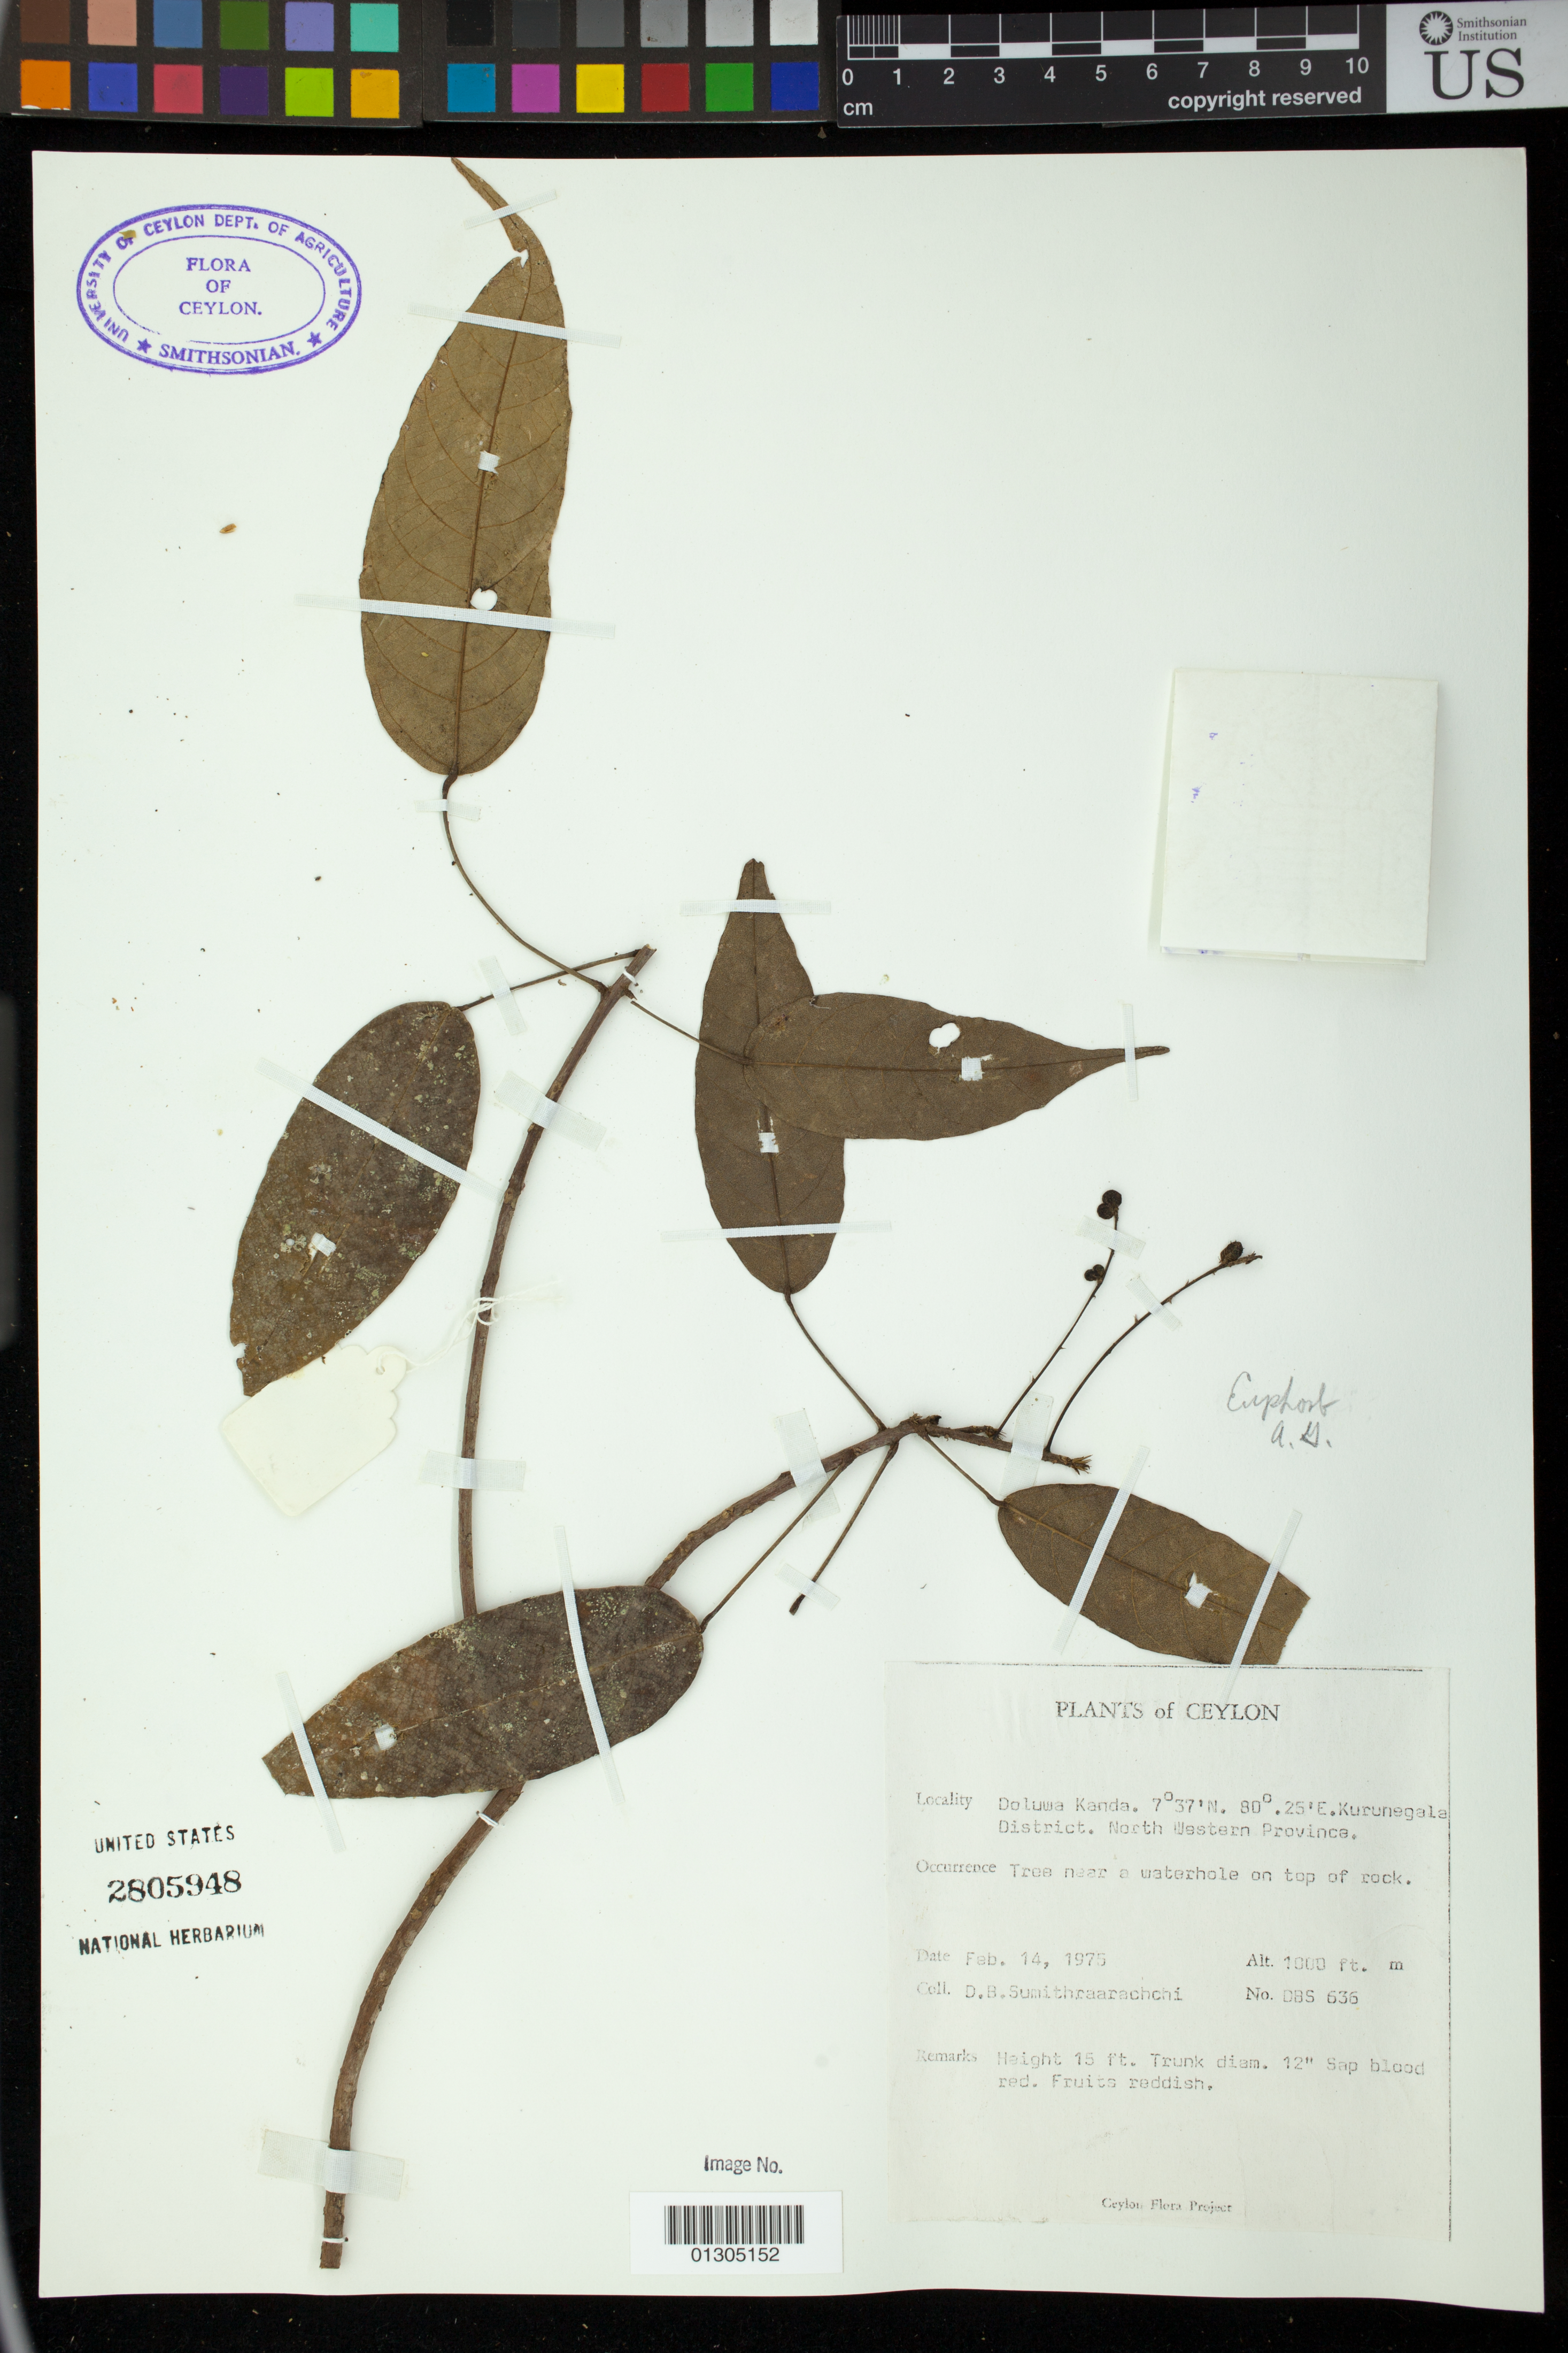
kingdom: Plantae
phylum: Tracheophyta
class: Magnoliopsida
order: Malpighiales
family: Euphorbiaceae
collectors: D. B. Sumithraarachchi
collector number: DBS636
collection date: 1975-02-14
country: Sri Lanka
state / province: North Western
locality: Doluwa Kanda, Kurunegala District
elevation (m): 305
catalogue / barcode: US 2805948